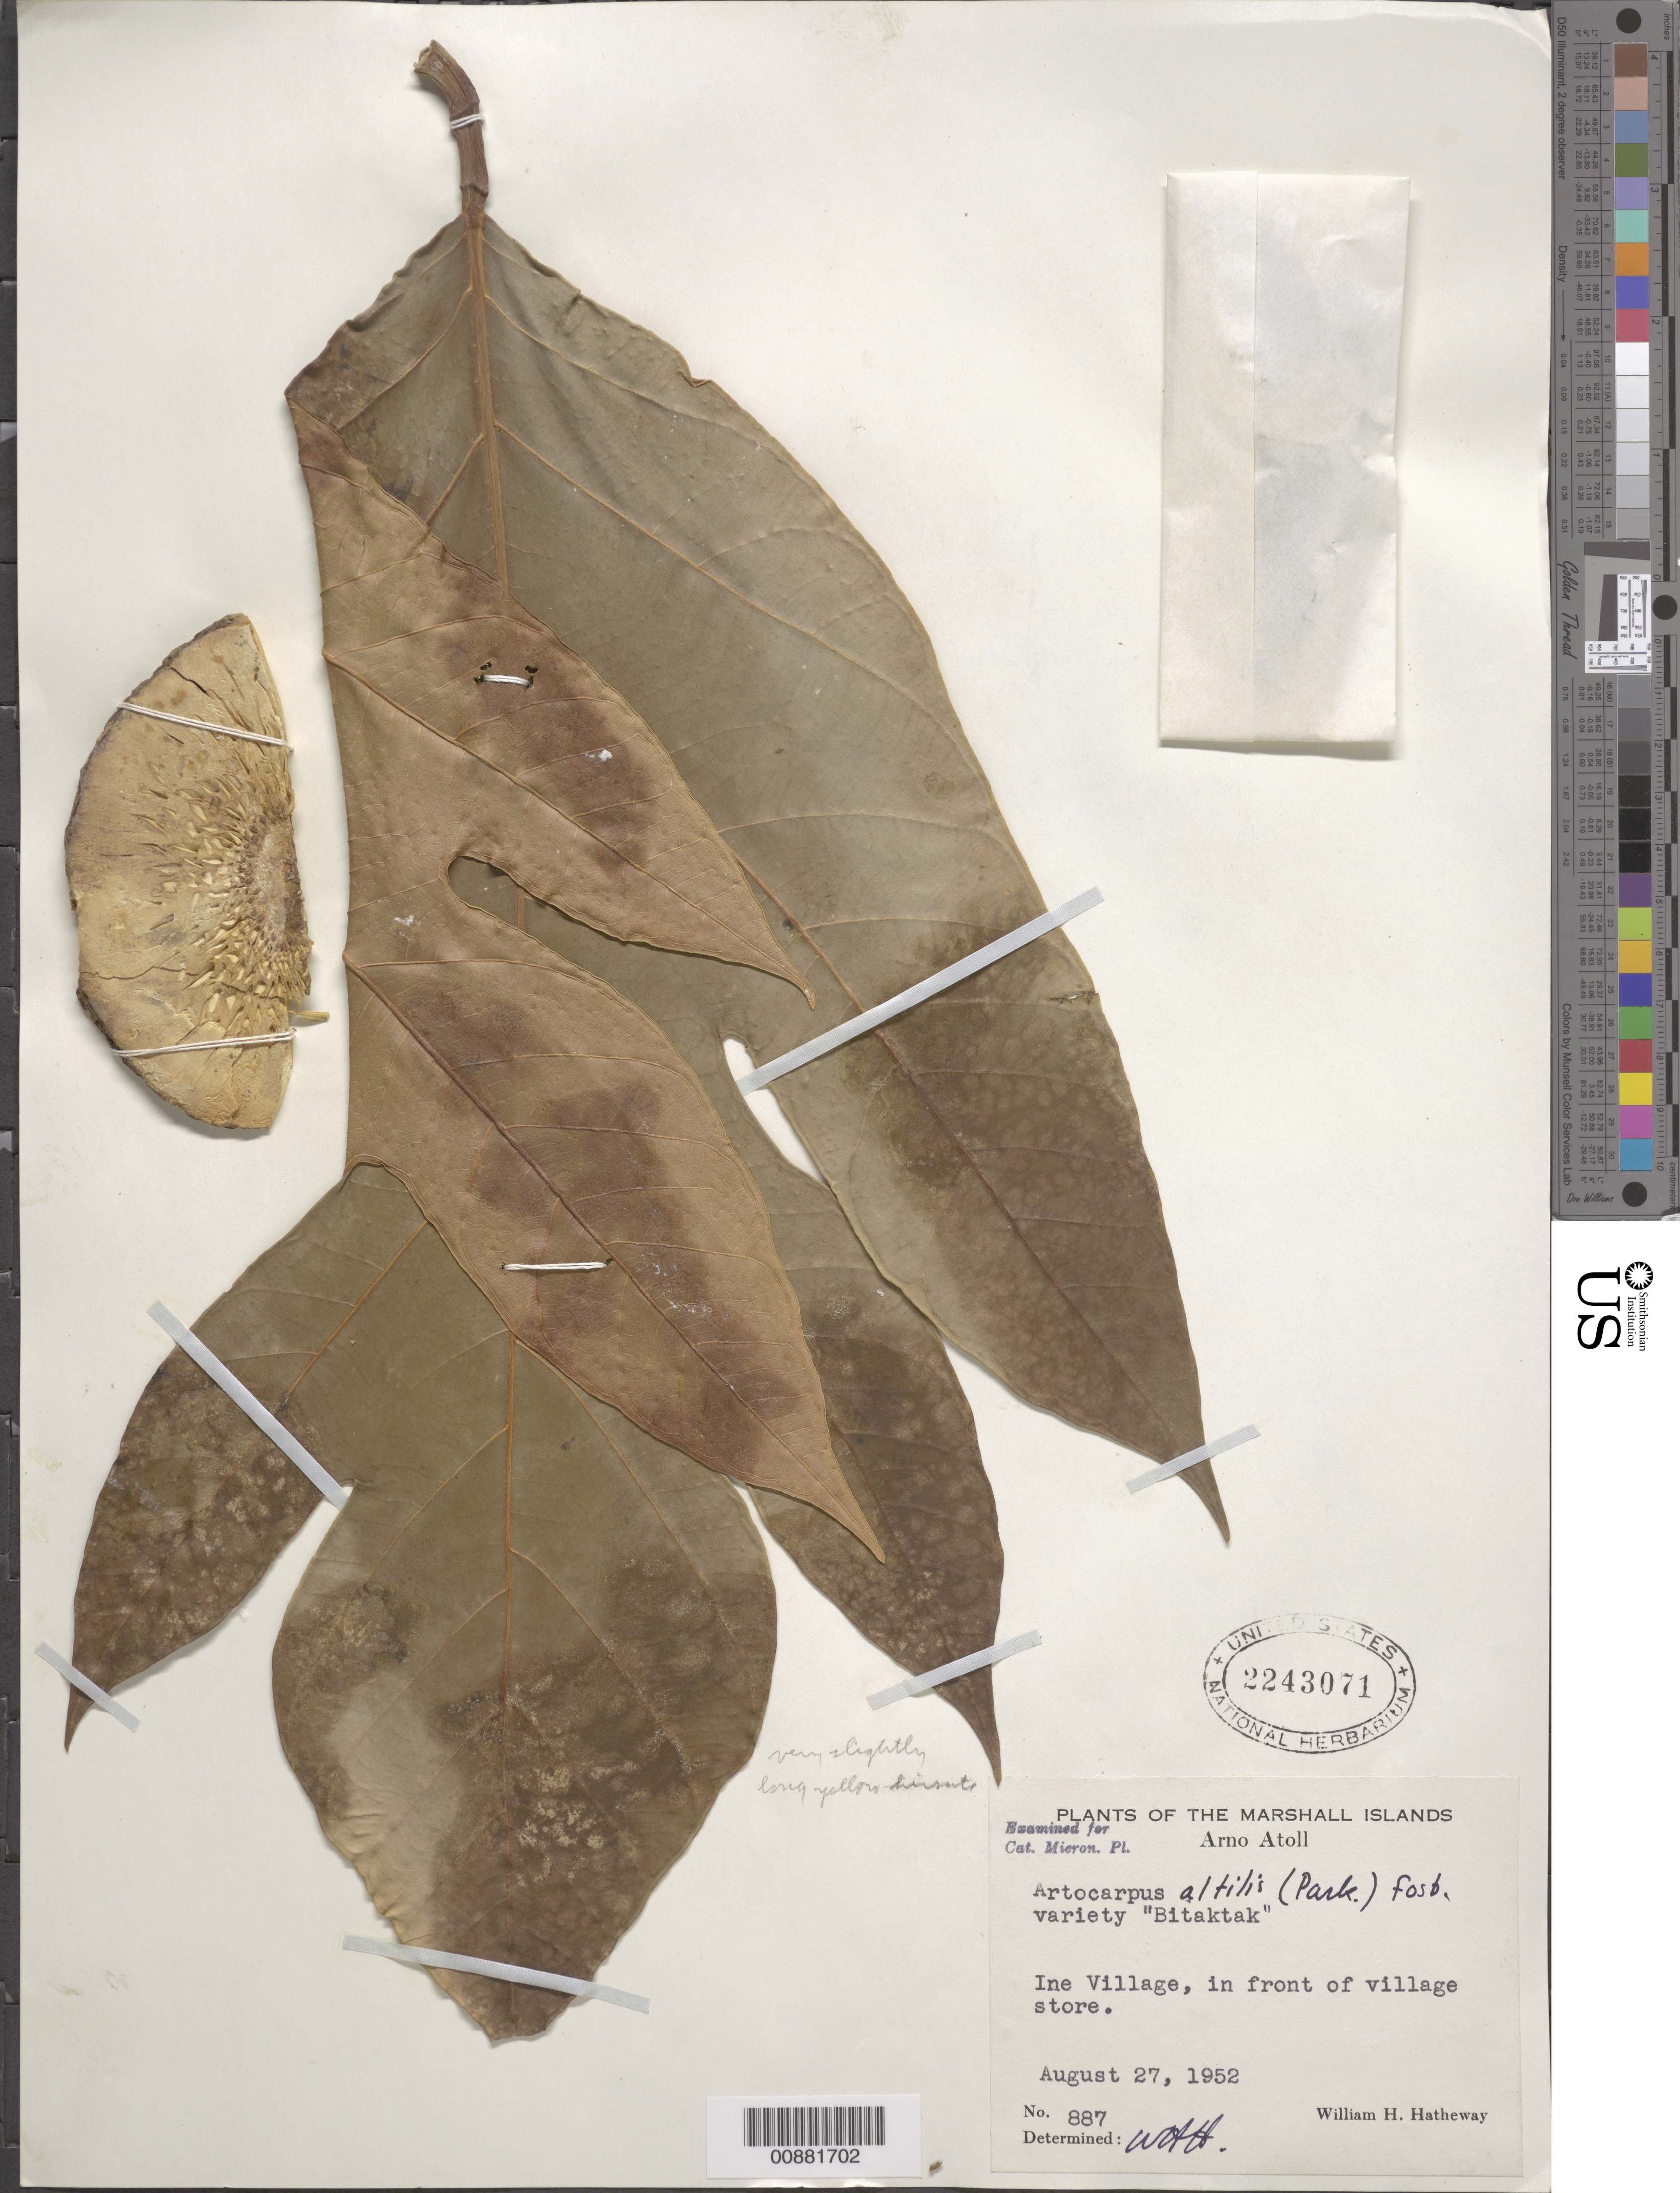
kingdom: Plantae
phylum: Tracheophyta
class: Magnoliopsida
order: Rosales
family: Moraceae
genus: Artocarpus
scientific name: Artocarpus altilis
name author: (Parkinson) Fosberg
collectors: W. H. Hatheway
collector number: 887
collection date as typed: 27 Aug 1952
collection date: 1952-08-27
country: Marshall Islands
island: Arno Atoll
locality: Ine Village, in front of village store.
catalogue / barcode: US 2243071